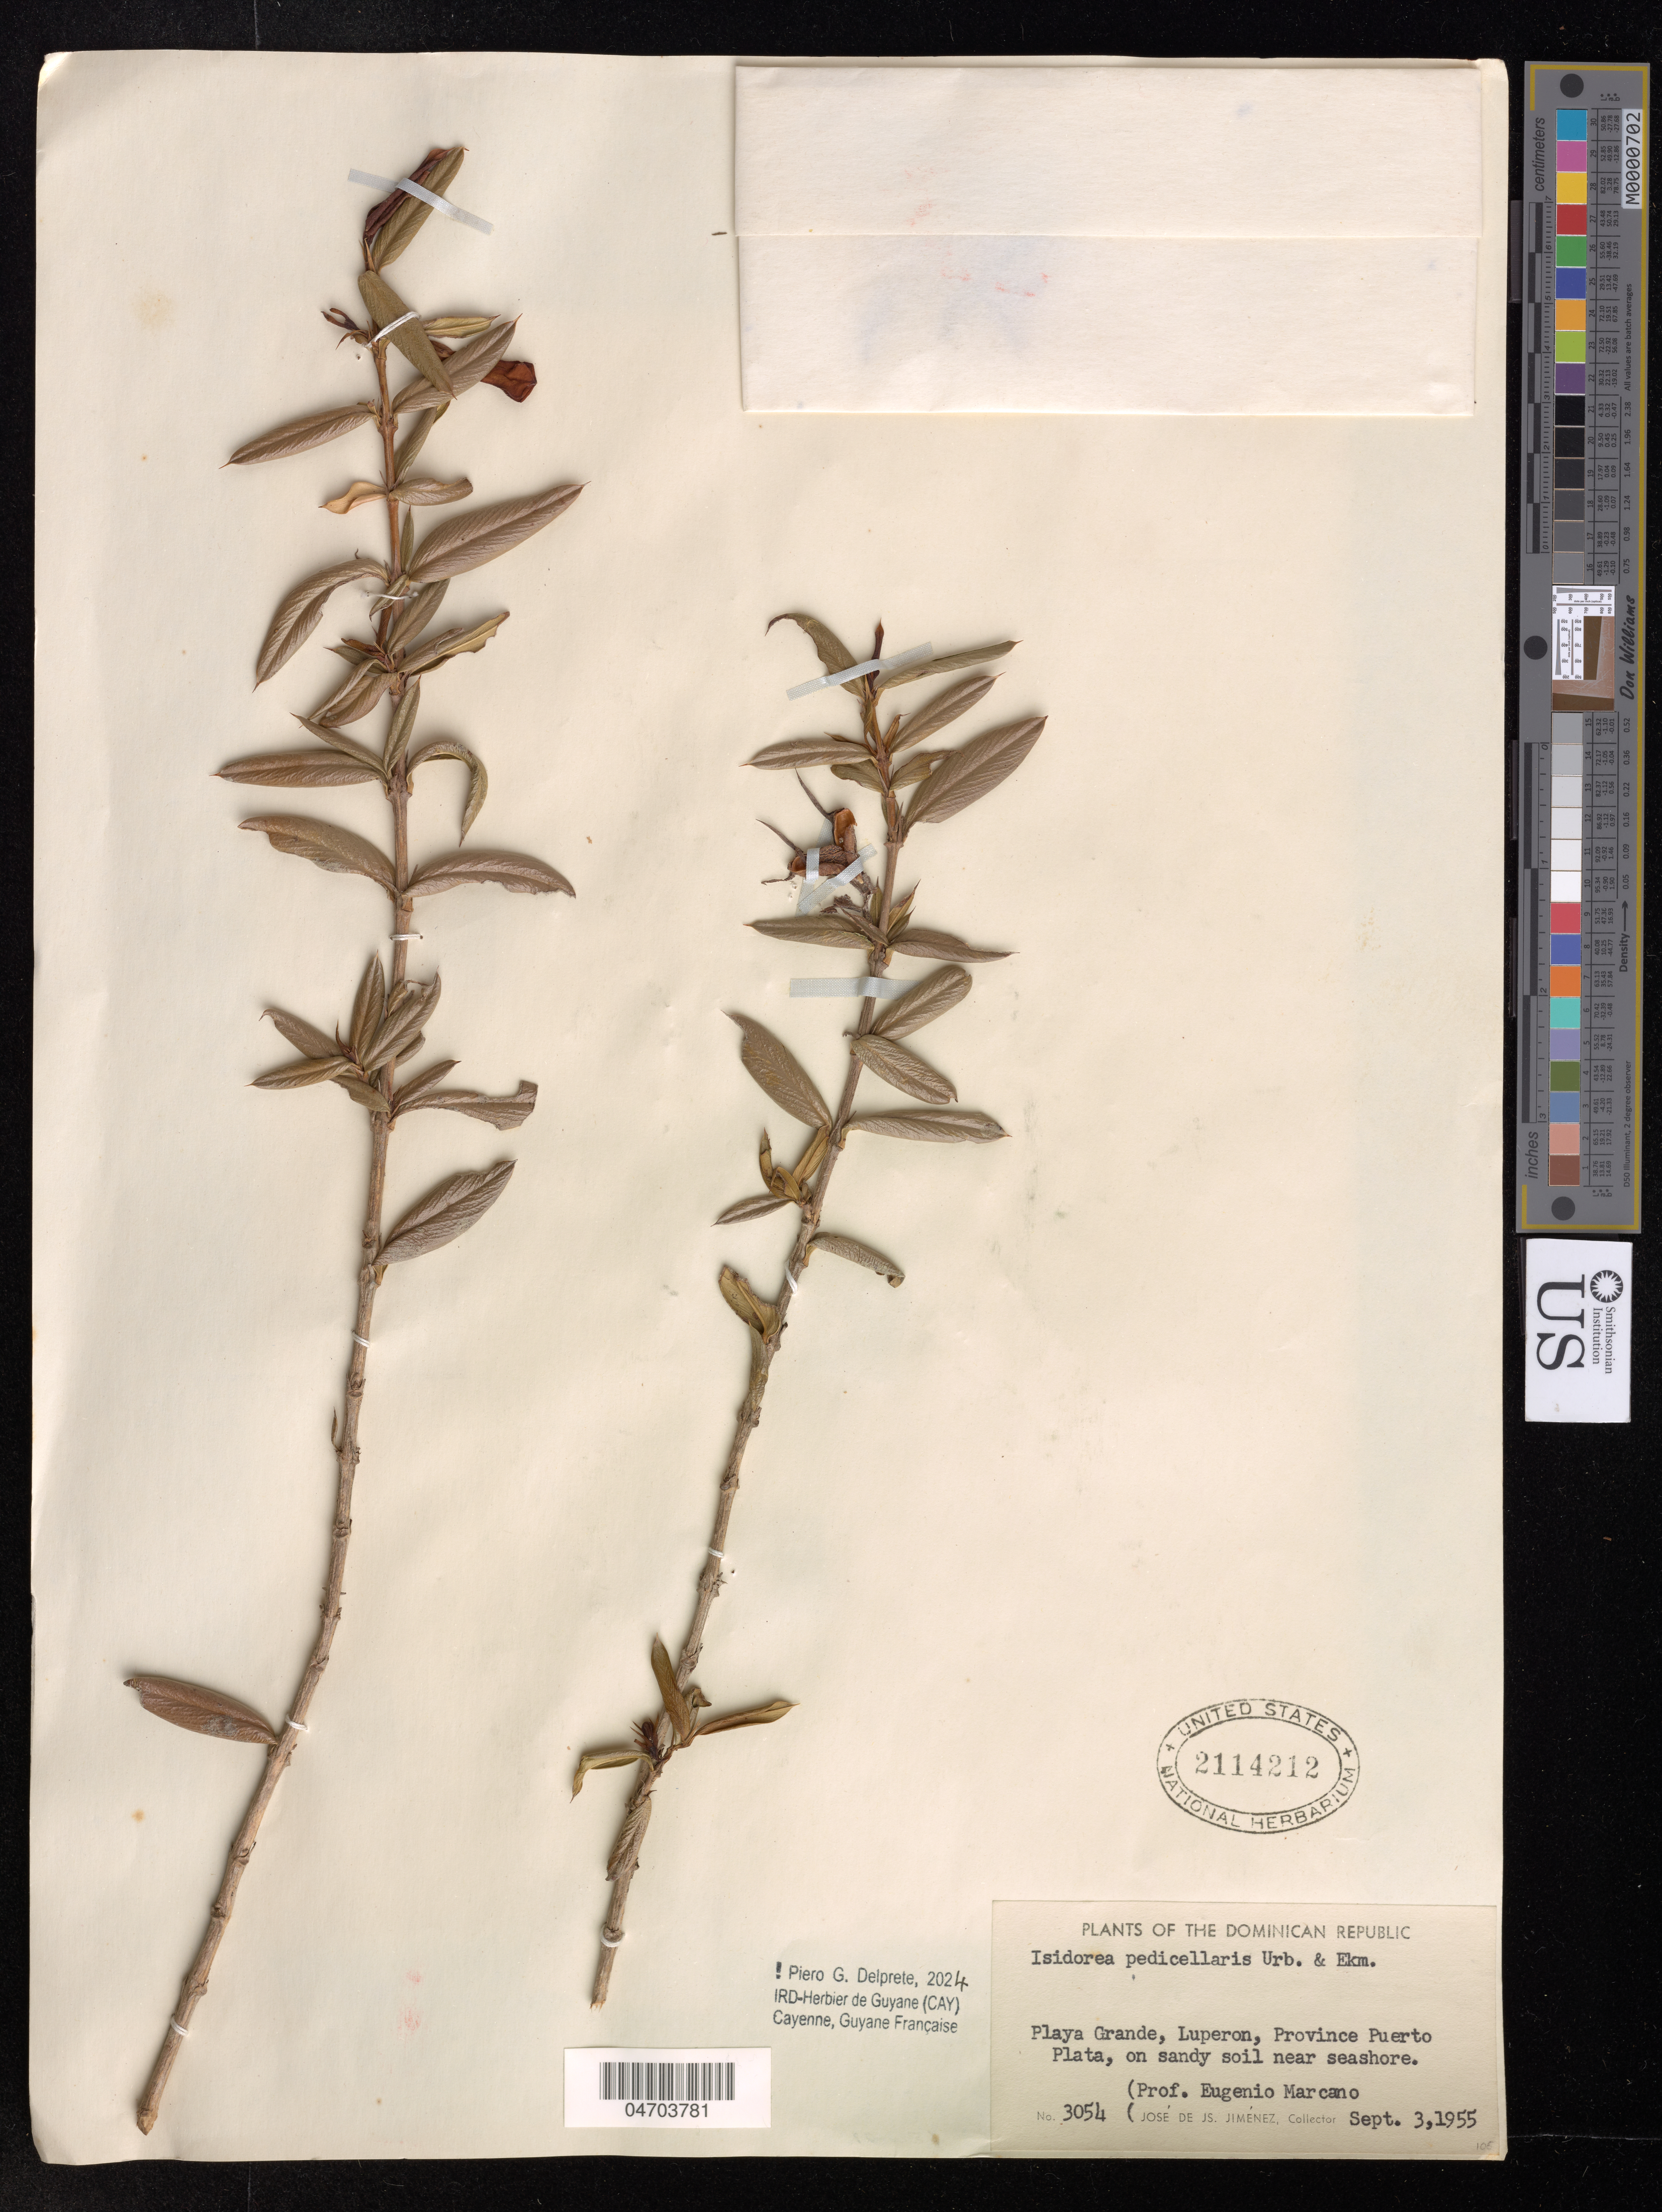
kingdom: Plantae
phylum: Tracheophyta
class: Magnoliopsida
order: Gentianales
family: Rubiaceae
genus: Isidorea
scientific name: Isidorea pedicellaris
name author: Urb. & Ekman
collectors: E. Marcano & J. L. Contreras J.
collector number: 3054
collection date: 1955-09-03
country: Dominican Republic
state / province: Puerto Plata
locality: Playa Grande, Luperon.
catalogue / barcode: US 2114212